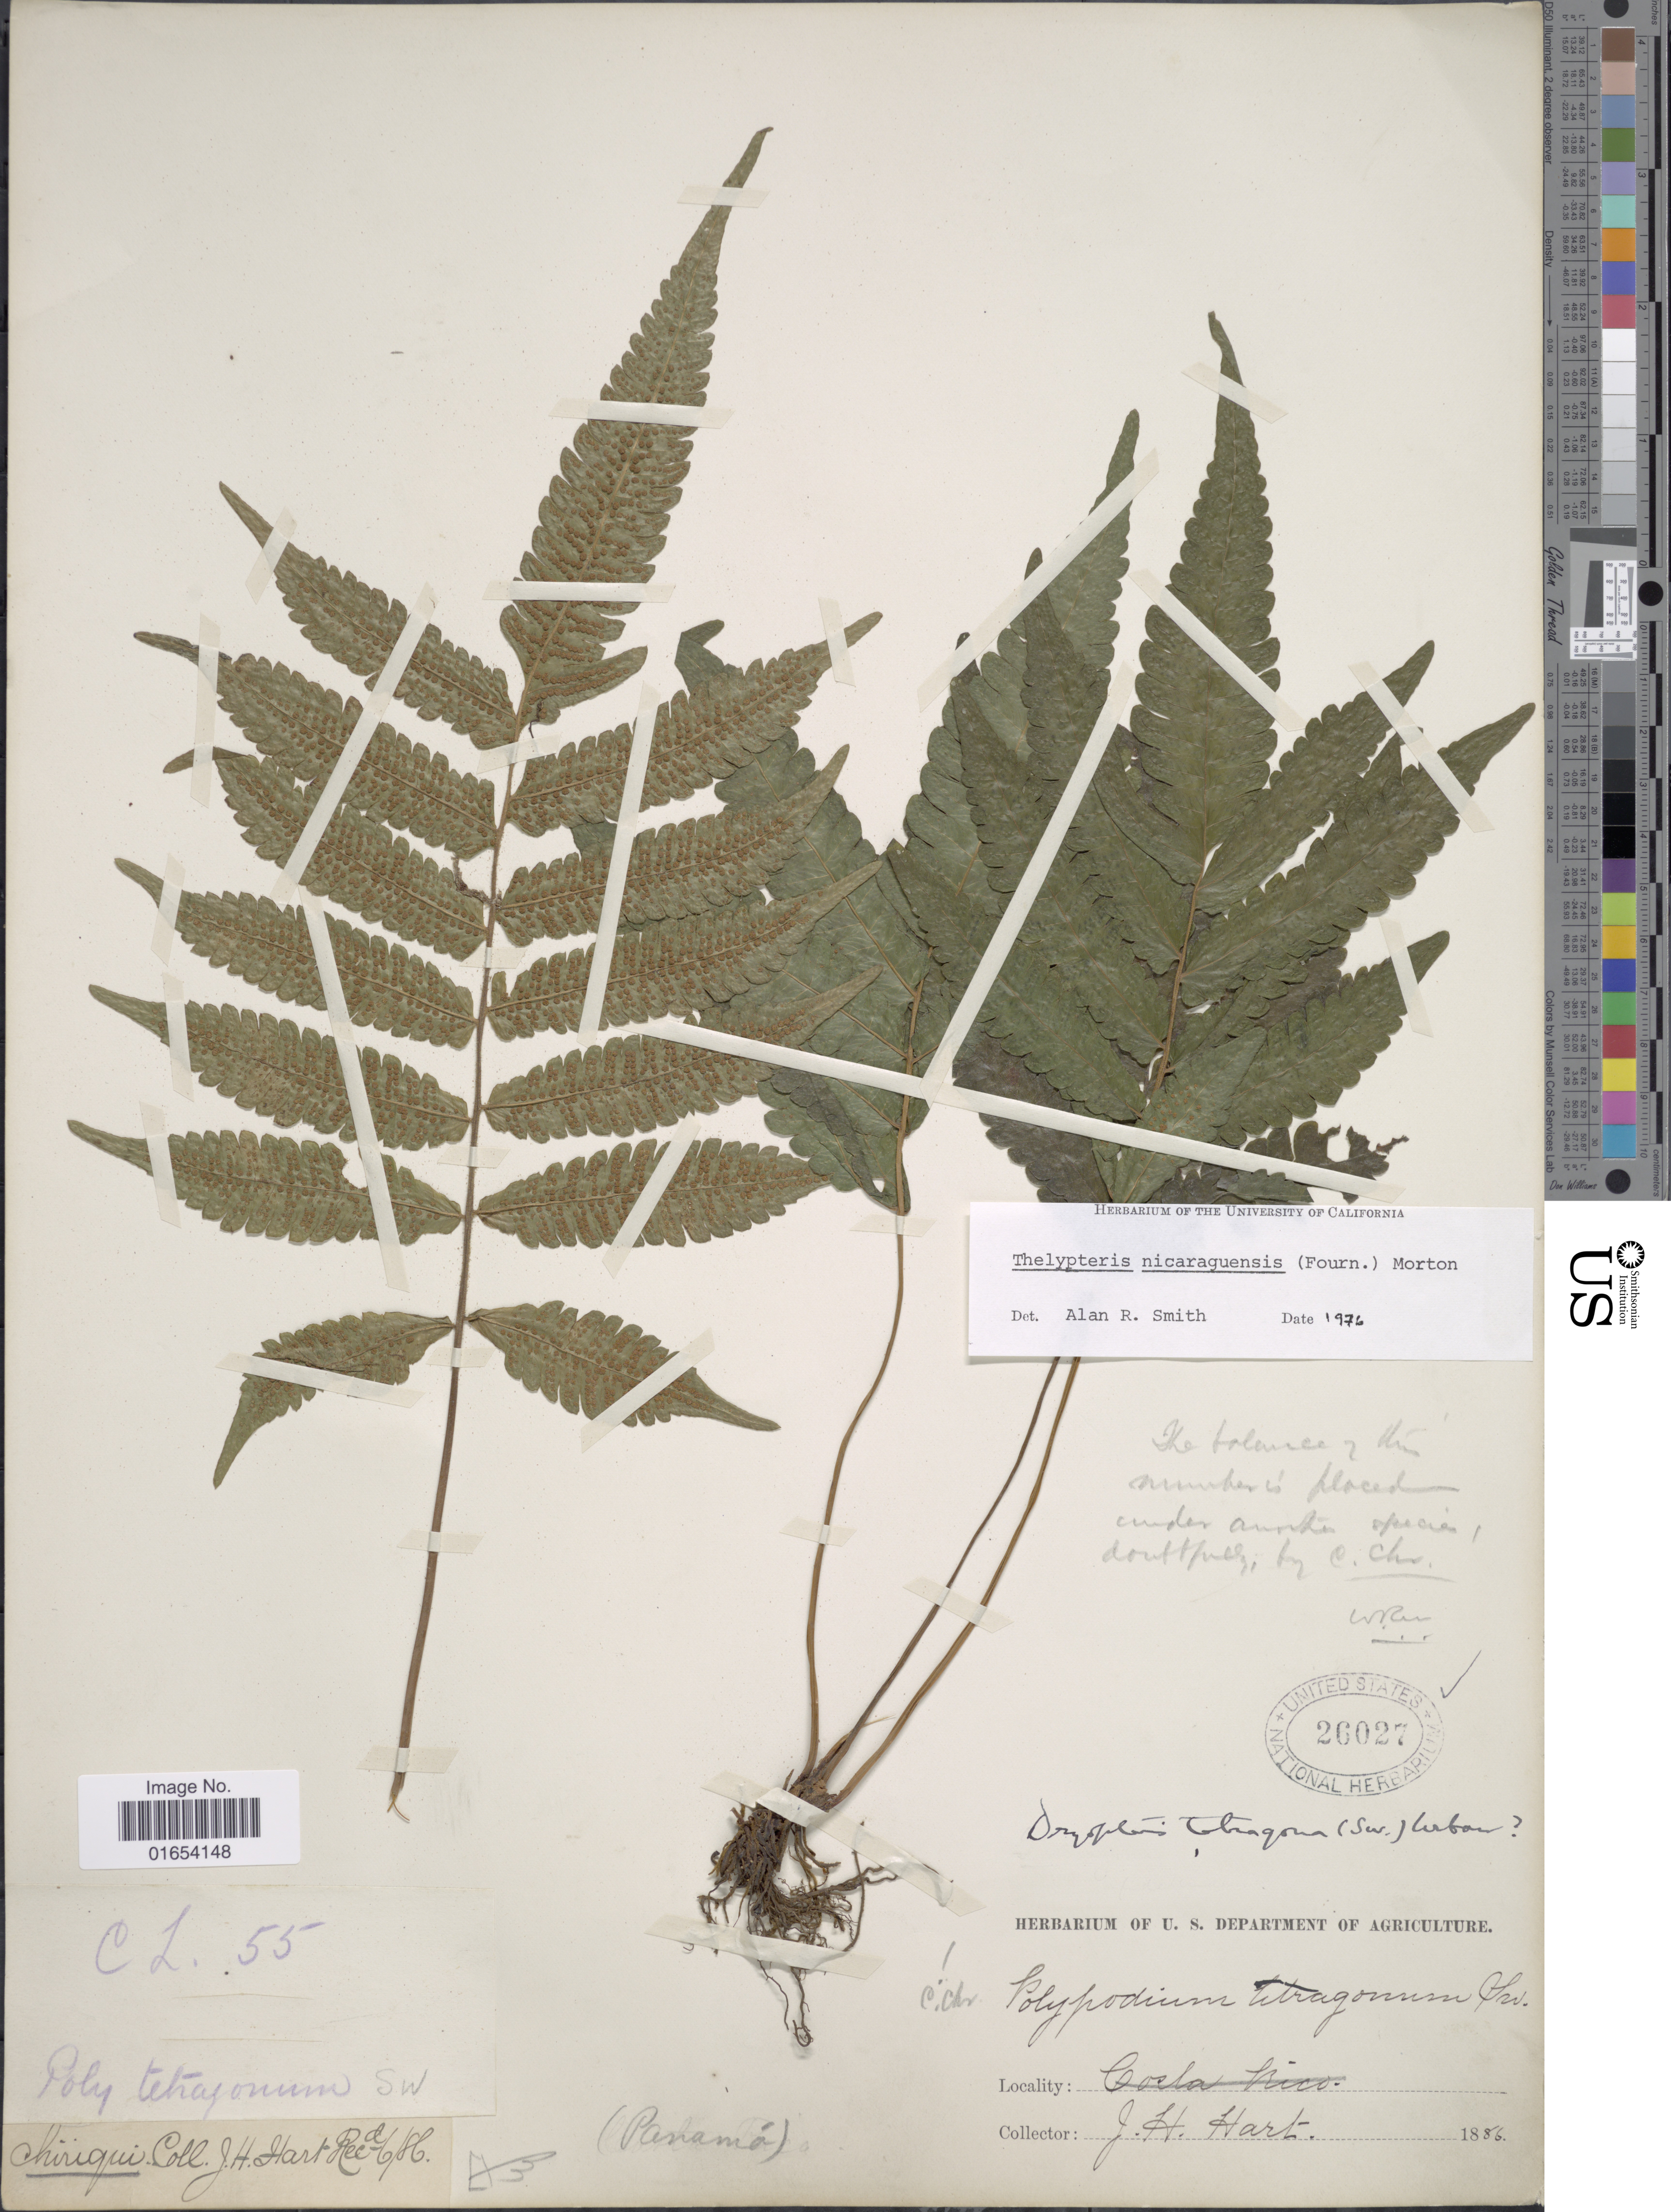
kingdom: Plantae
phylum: Tracheophyta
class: Polypodiopsida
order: Polypodiales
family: Thelypteridaceae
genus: Goniopteris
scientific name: Goniopteris nicaraguensis (C. Chr.) comb. nov., ined 2015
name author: (C. Chr.)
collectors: J. H. Hart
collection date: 1886-06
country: Panama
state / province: Chiriqui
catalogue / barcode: US 26027